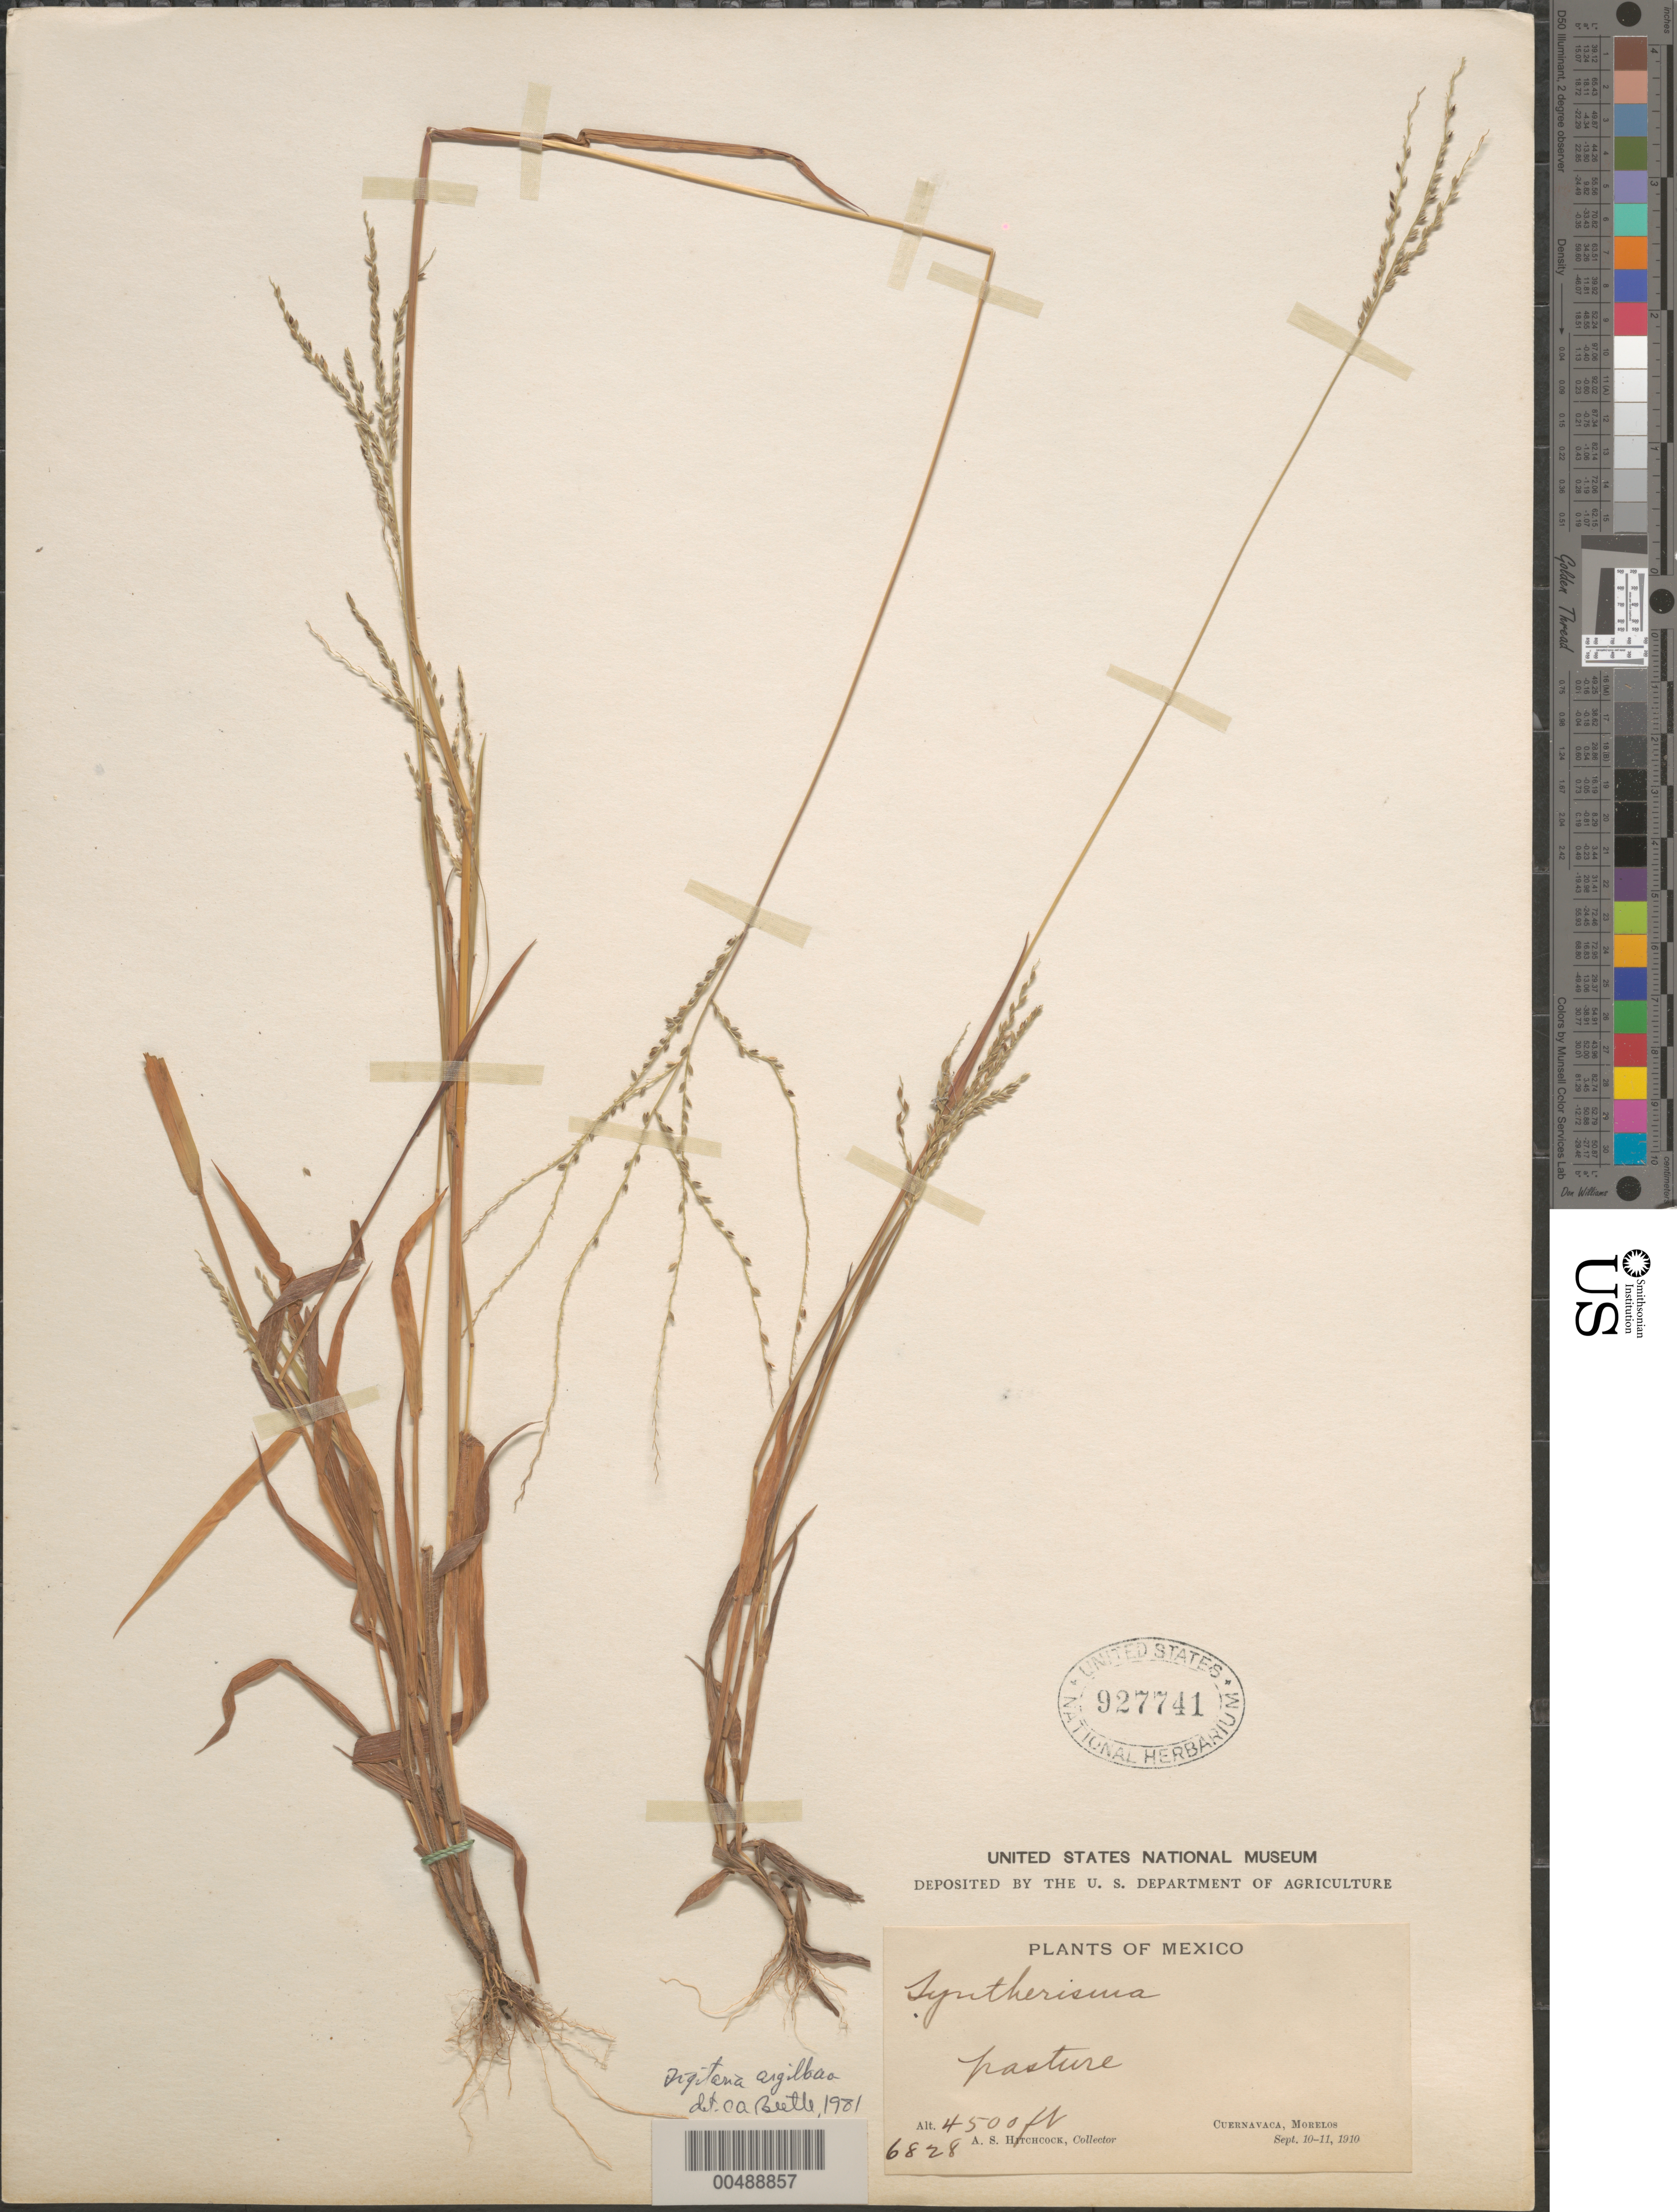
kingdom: Plantae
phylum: Tracheophyta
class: Liliopsida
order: Poales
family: Poaceae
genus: Digitaria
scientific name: Digitaria argillacea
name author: (Hitchc. & Chase) Fernald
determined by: Beetle, Alan A.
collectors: A. S. Hitchcock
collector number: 6828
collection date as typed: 10 Sep 1910 to 11 Sep 1910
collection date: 1910-09-11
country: Mexico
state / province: Morelos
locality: Cuernavaca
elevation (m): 1372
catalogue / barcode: US 927741